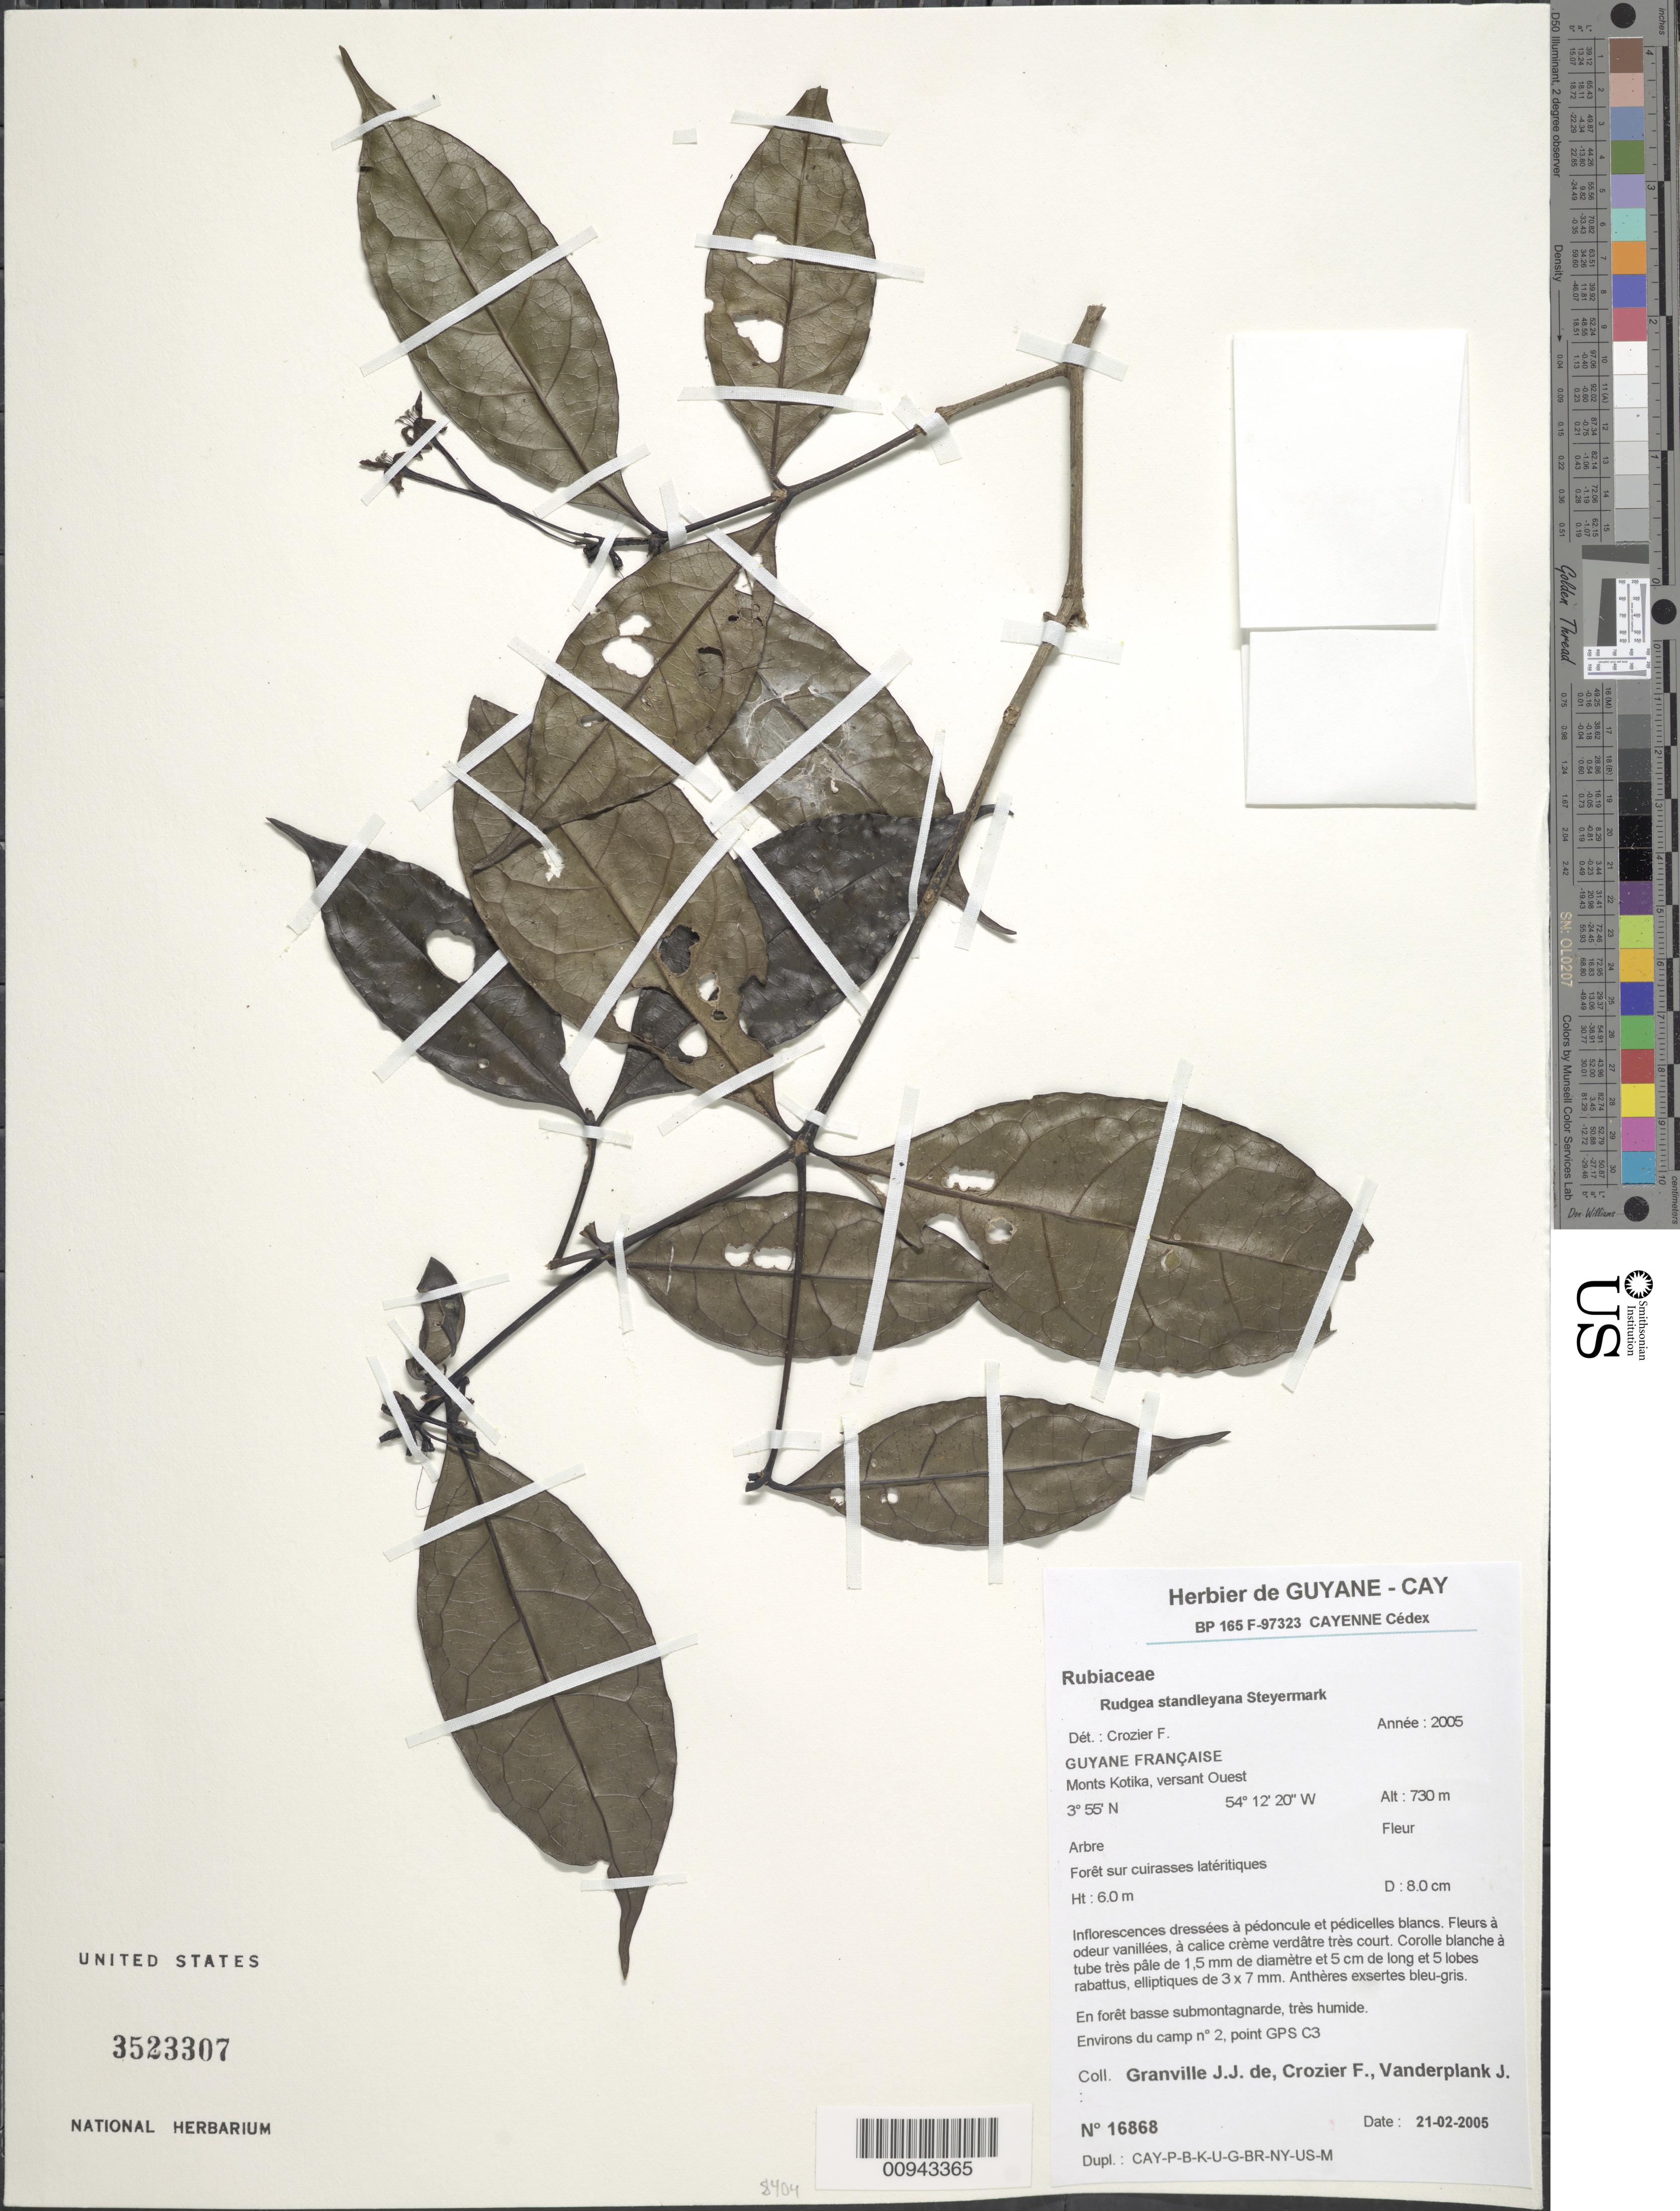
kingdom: Plantae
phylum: Tracheophyta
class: Magnoliopsida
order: Gentianales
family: Rubiaceae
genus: Rudgea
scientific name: Rudgea standleyana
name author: Steyerm.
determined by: Crozier, F.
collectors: J.-J. de Granville, C. S. Roesel & L. Brothers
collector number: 16868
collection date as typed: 21-Feb-05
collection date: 2005-02-21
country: French Guiana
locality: Monts Kotika, versant Ouest. Environs du camp nº2, point GPS C3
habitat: Foret sur cuirasses lateritiques. En foret basse submontagnarde, tres humide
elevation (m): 730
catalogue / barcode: US 3523307